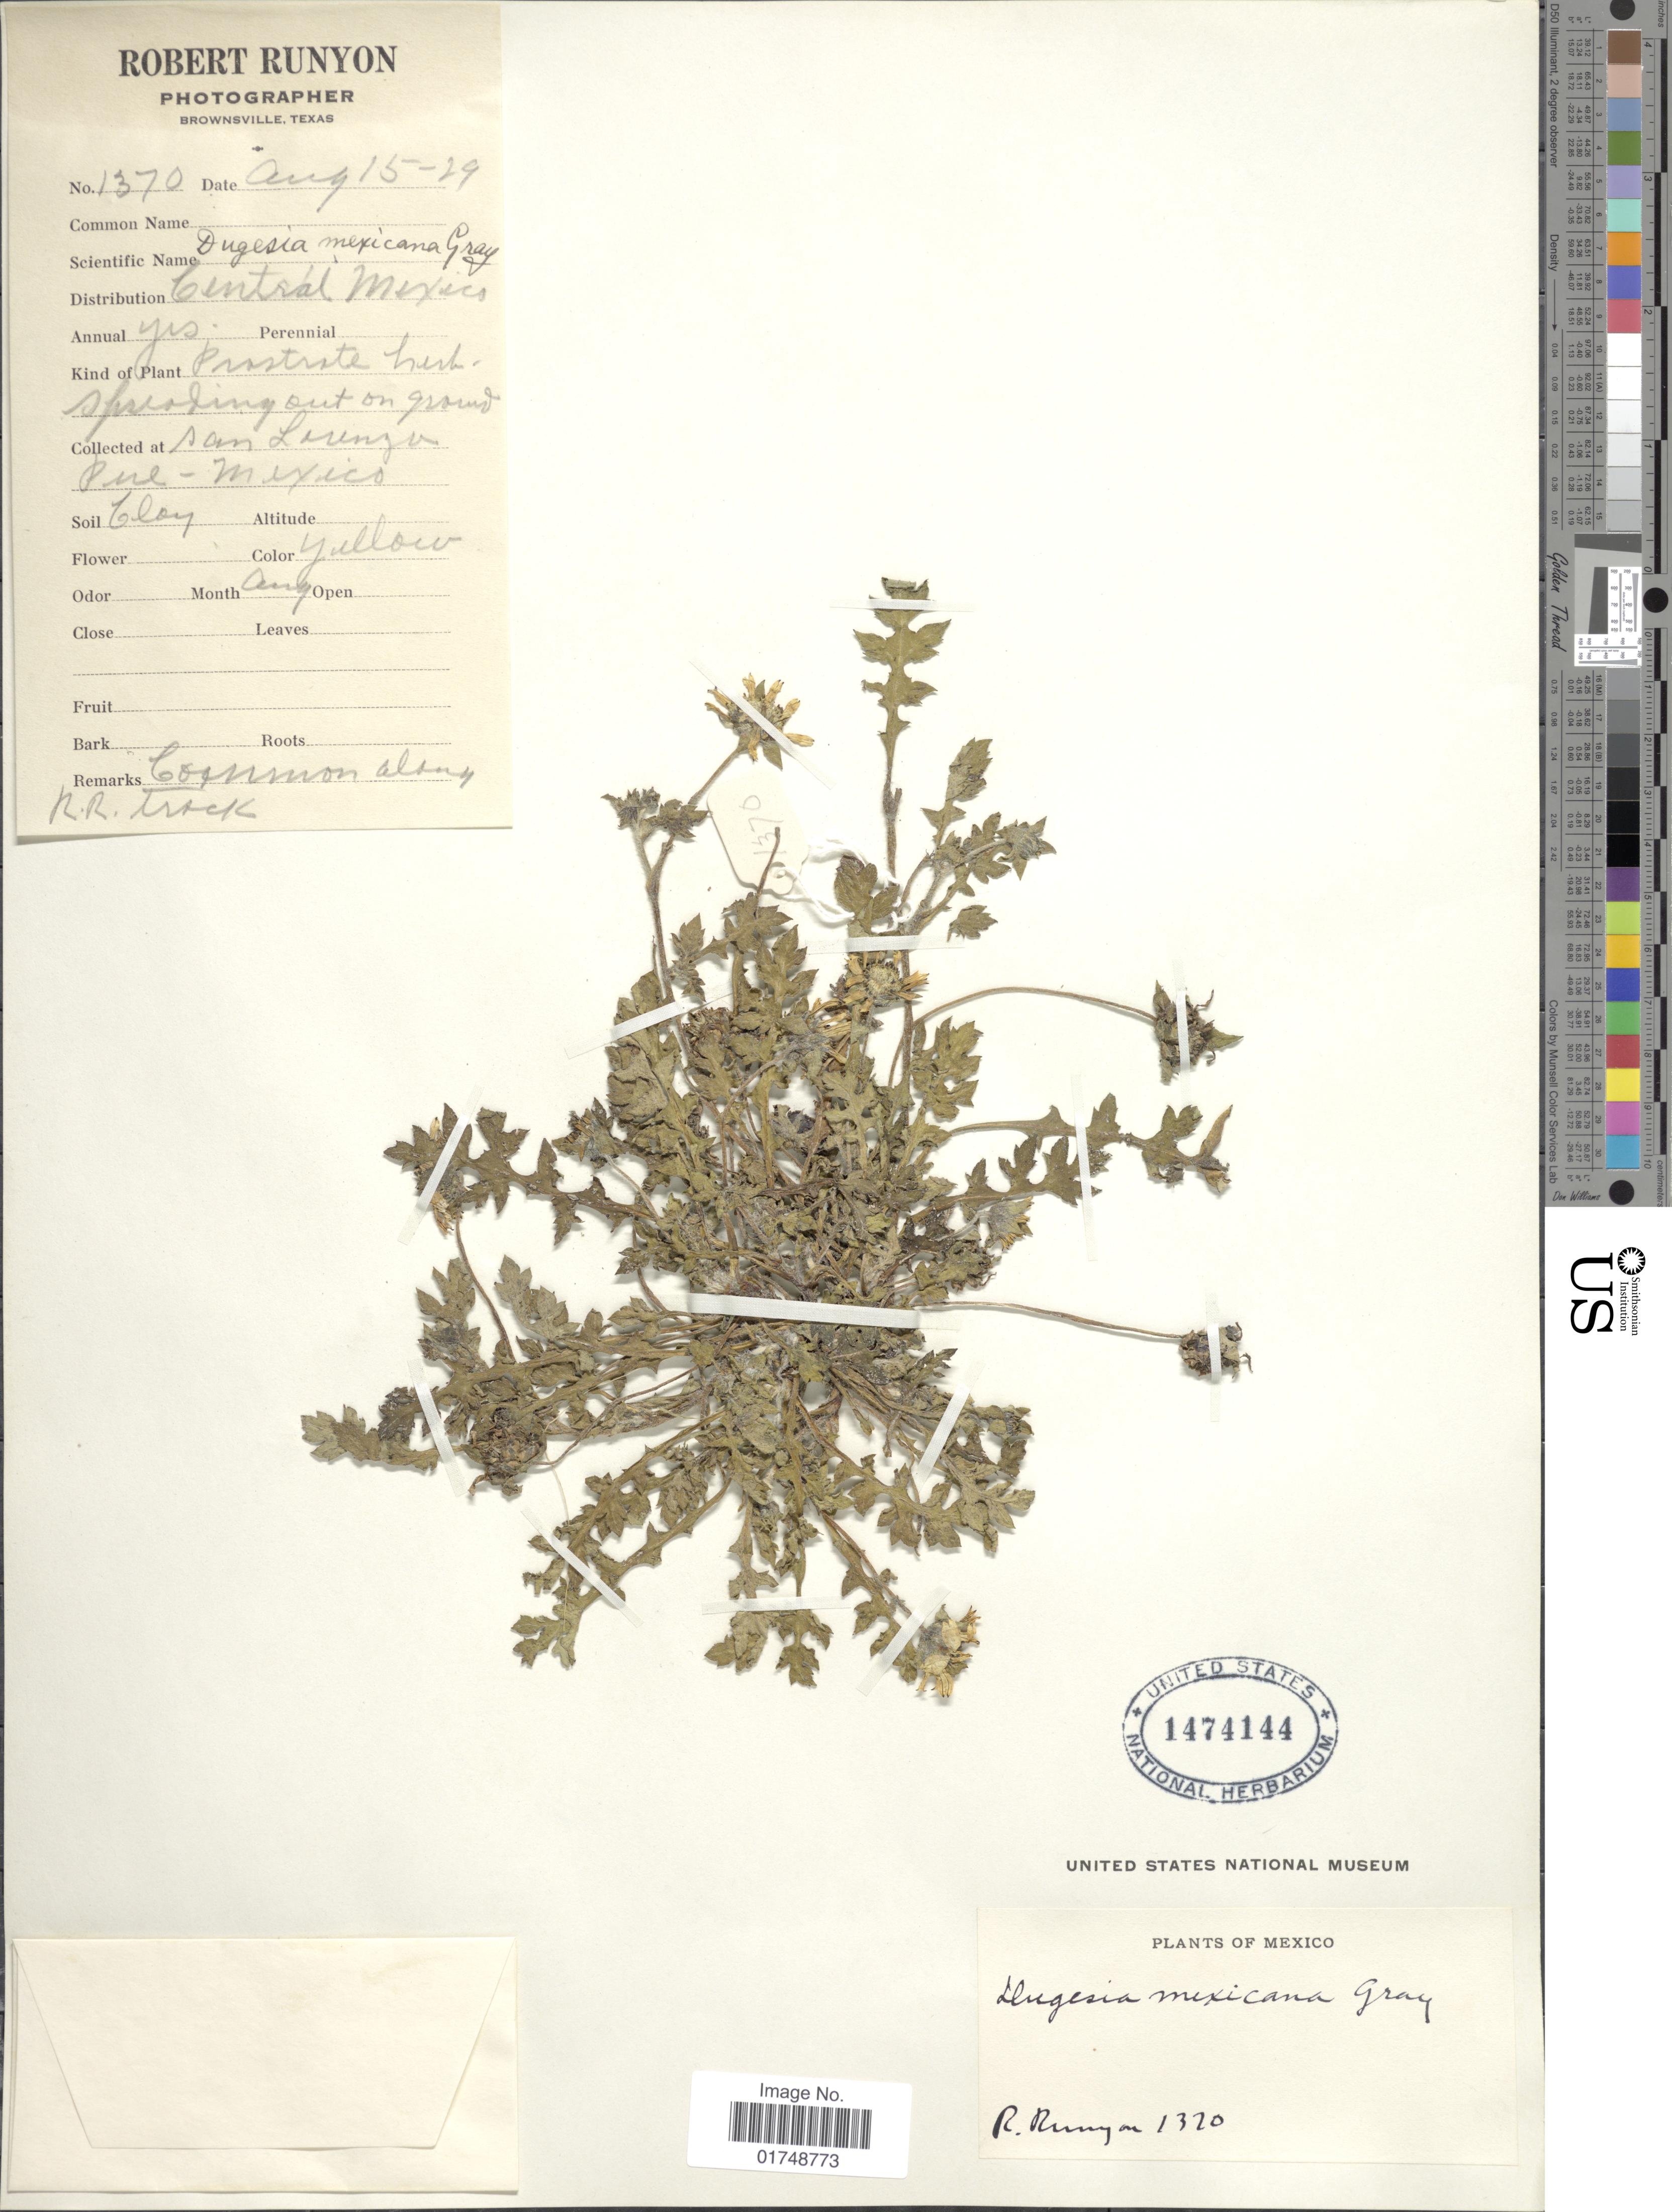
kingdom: Plantae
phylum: Tracheophyta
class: Magnoliopsida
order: Asterales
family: Asteraceae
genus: Dugesia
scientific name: Dugesia mexicana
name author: A. Gray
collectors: R. Runyon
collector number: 1370*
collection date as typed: Transcribed d/m/y: 15/8/29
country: Mexico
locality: Central Mexico. San Lorenzo Pue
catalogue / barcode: US 1474144